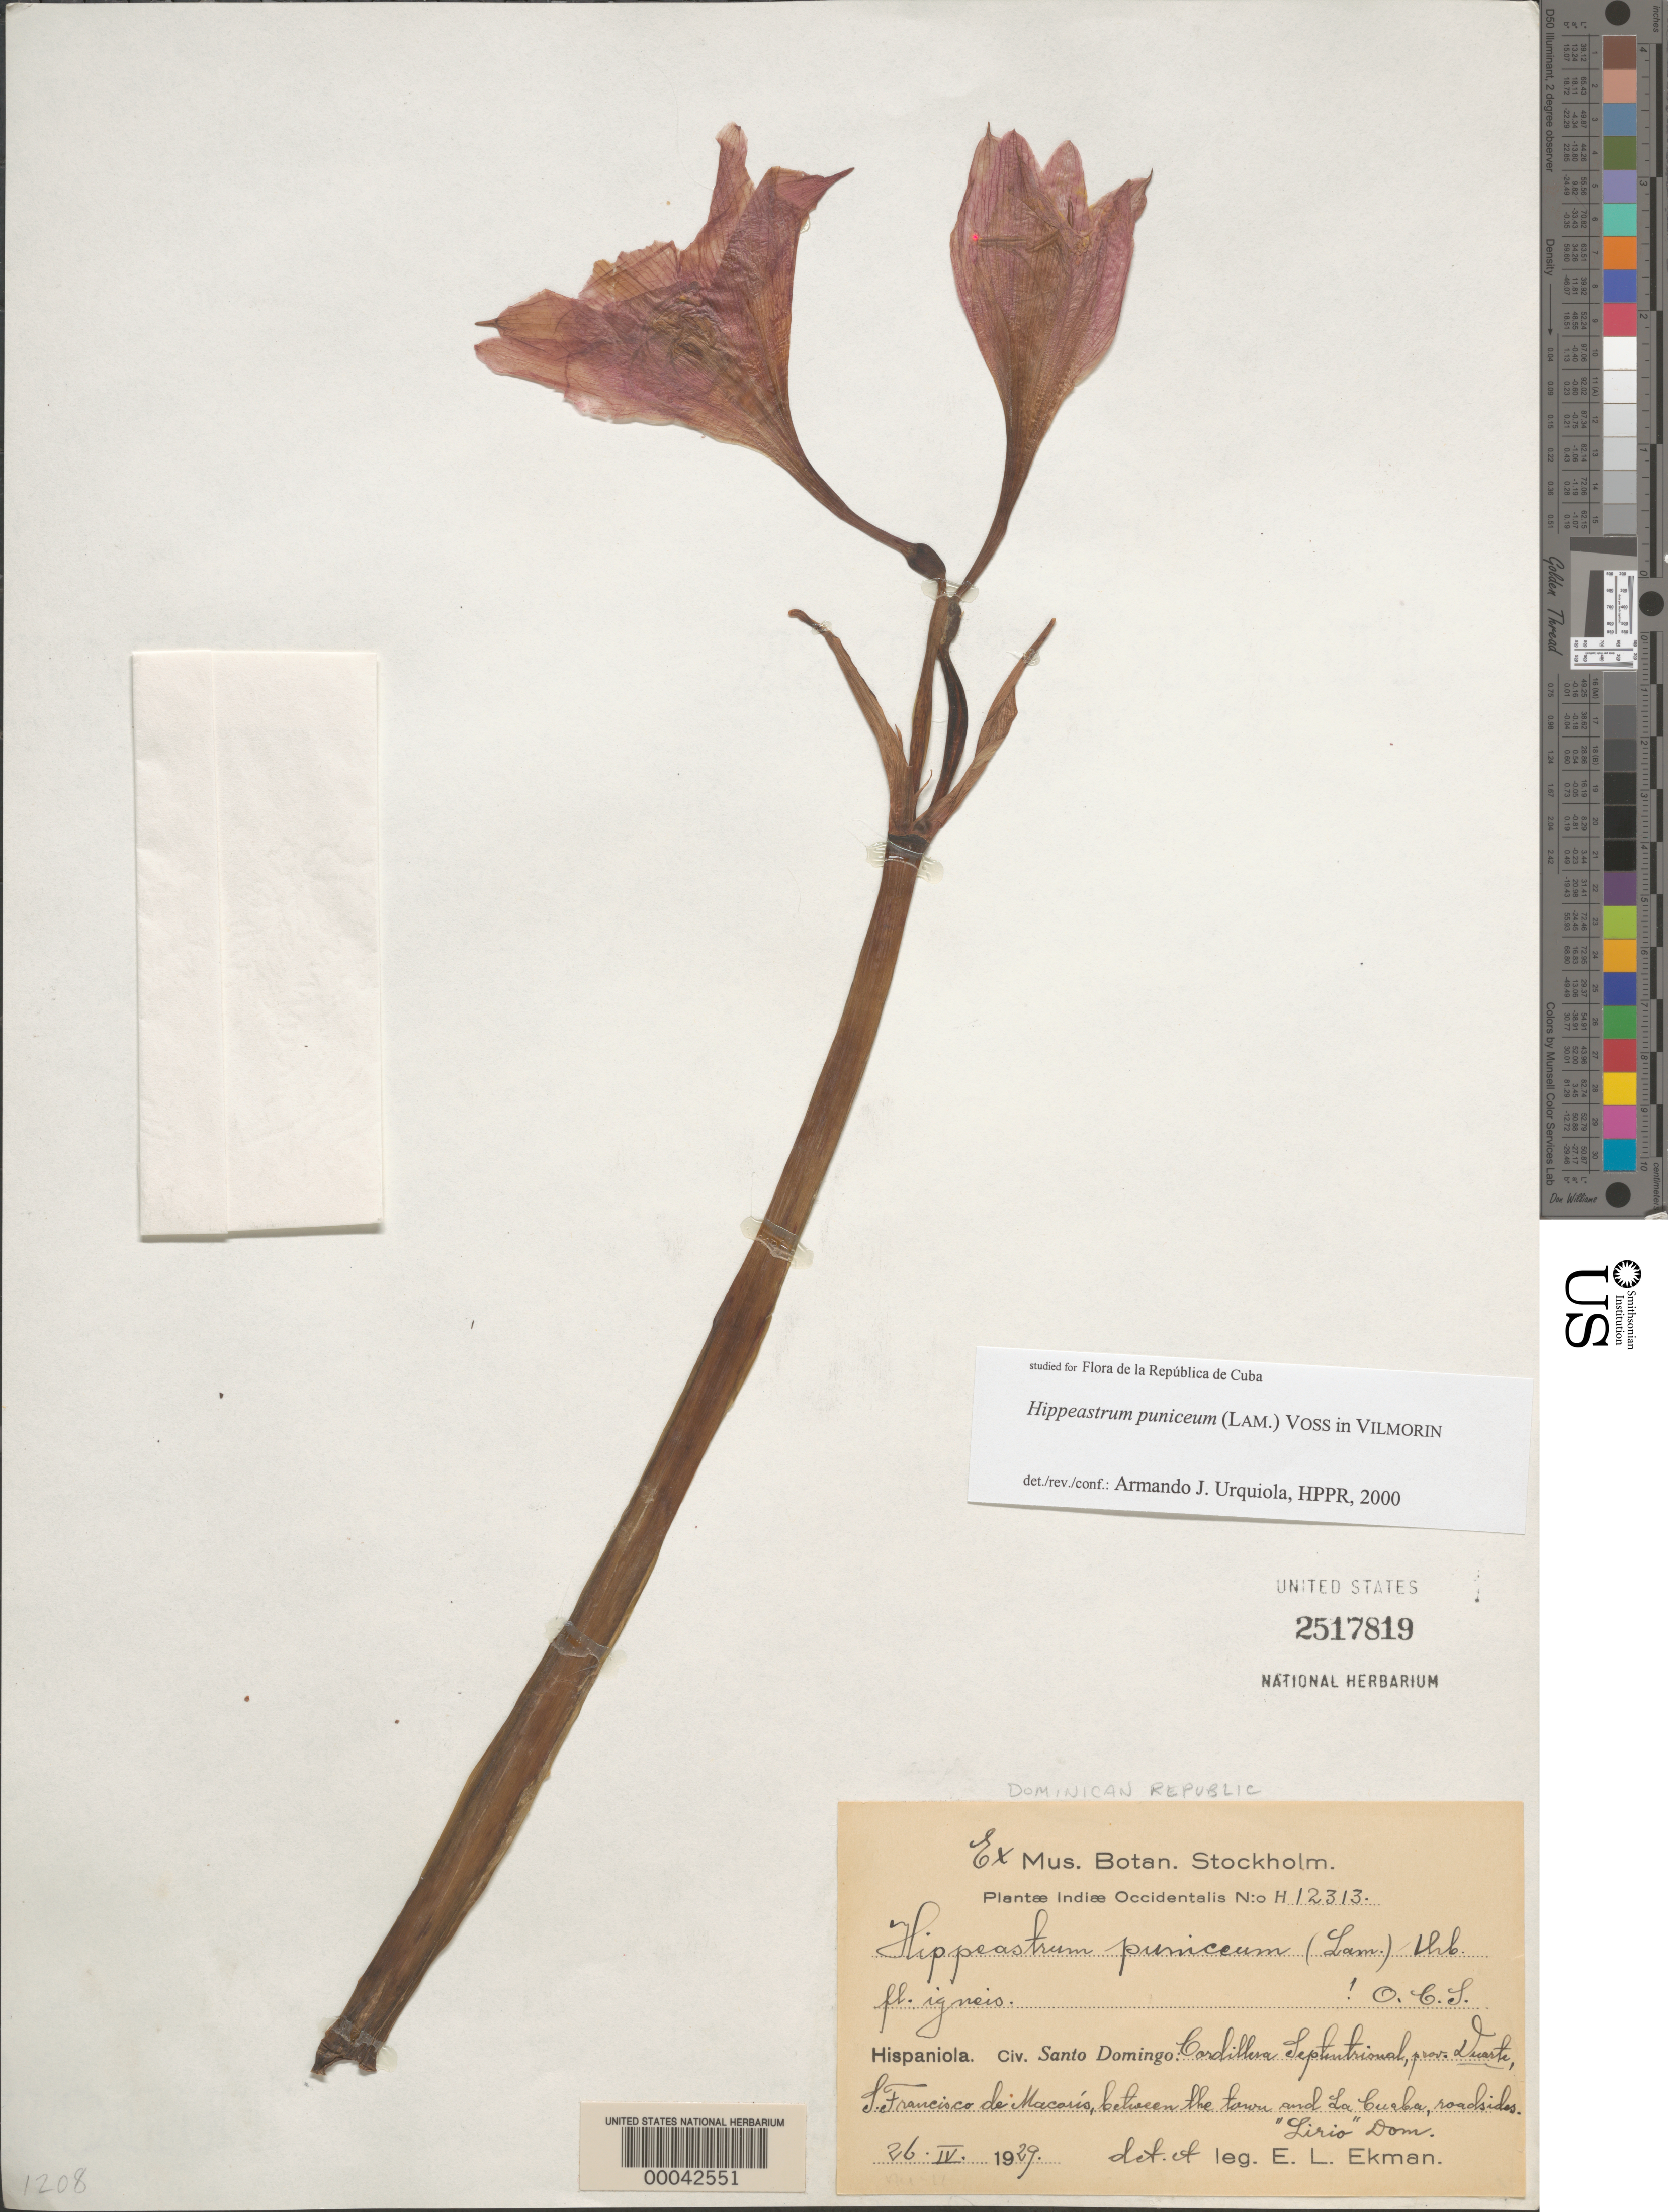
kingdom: Plantae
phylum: Tracheophyta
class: Liliopsida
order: Asparagales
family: Amaryllidaceae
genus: Hippeastrum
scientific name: Hippeastrum puniceum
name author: (Lam.) Voss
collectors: E. L. Ekman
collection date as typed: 26 Apr 1929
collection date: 1929-04-26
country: Dominican Republic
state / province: Duarte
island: Hispaniola Island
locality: S. francisco de macaris, between the town and sides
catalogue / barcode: US 2517819